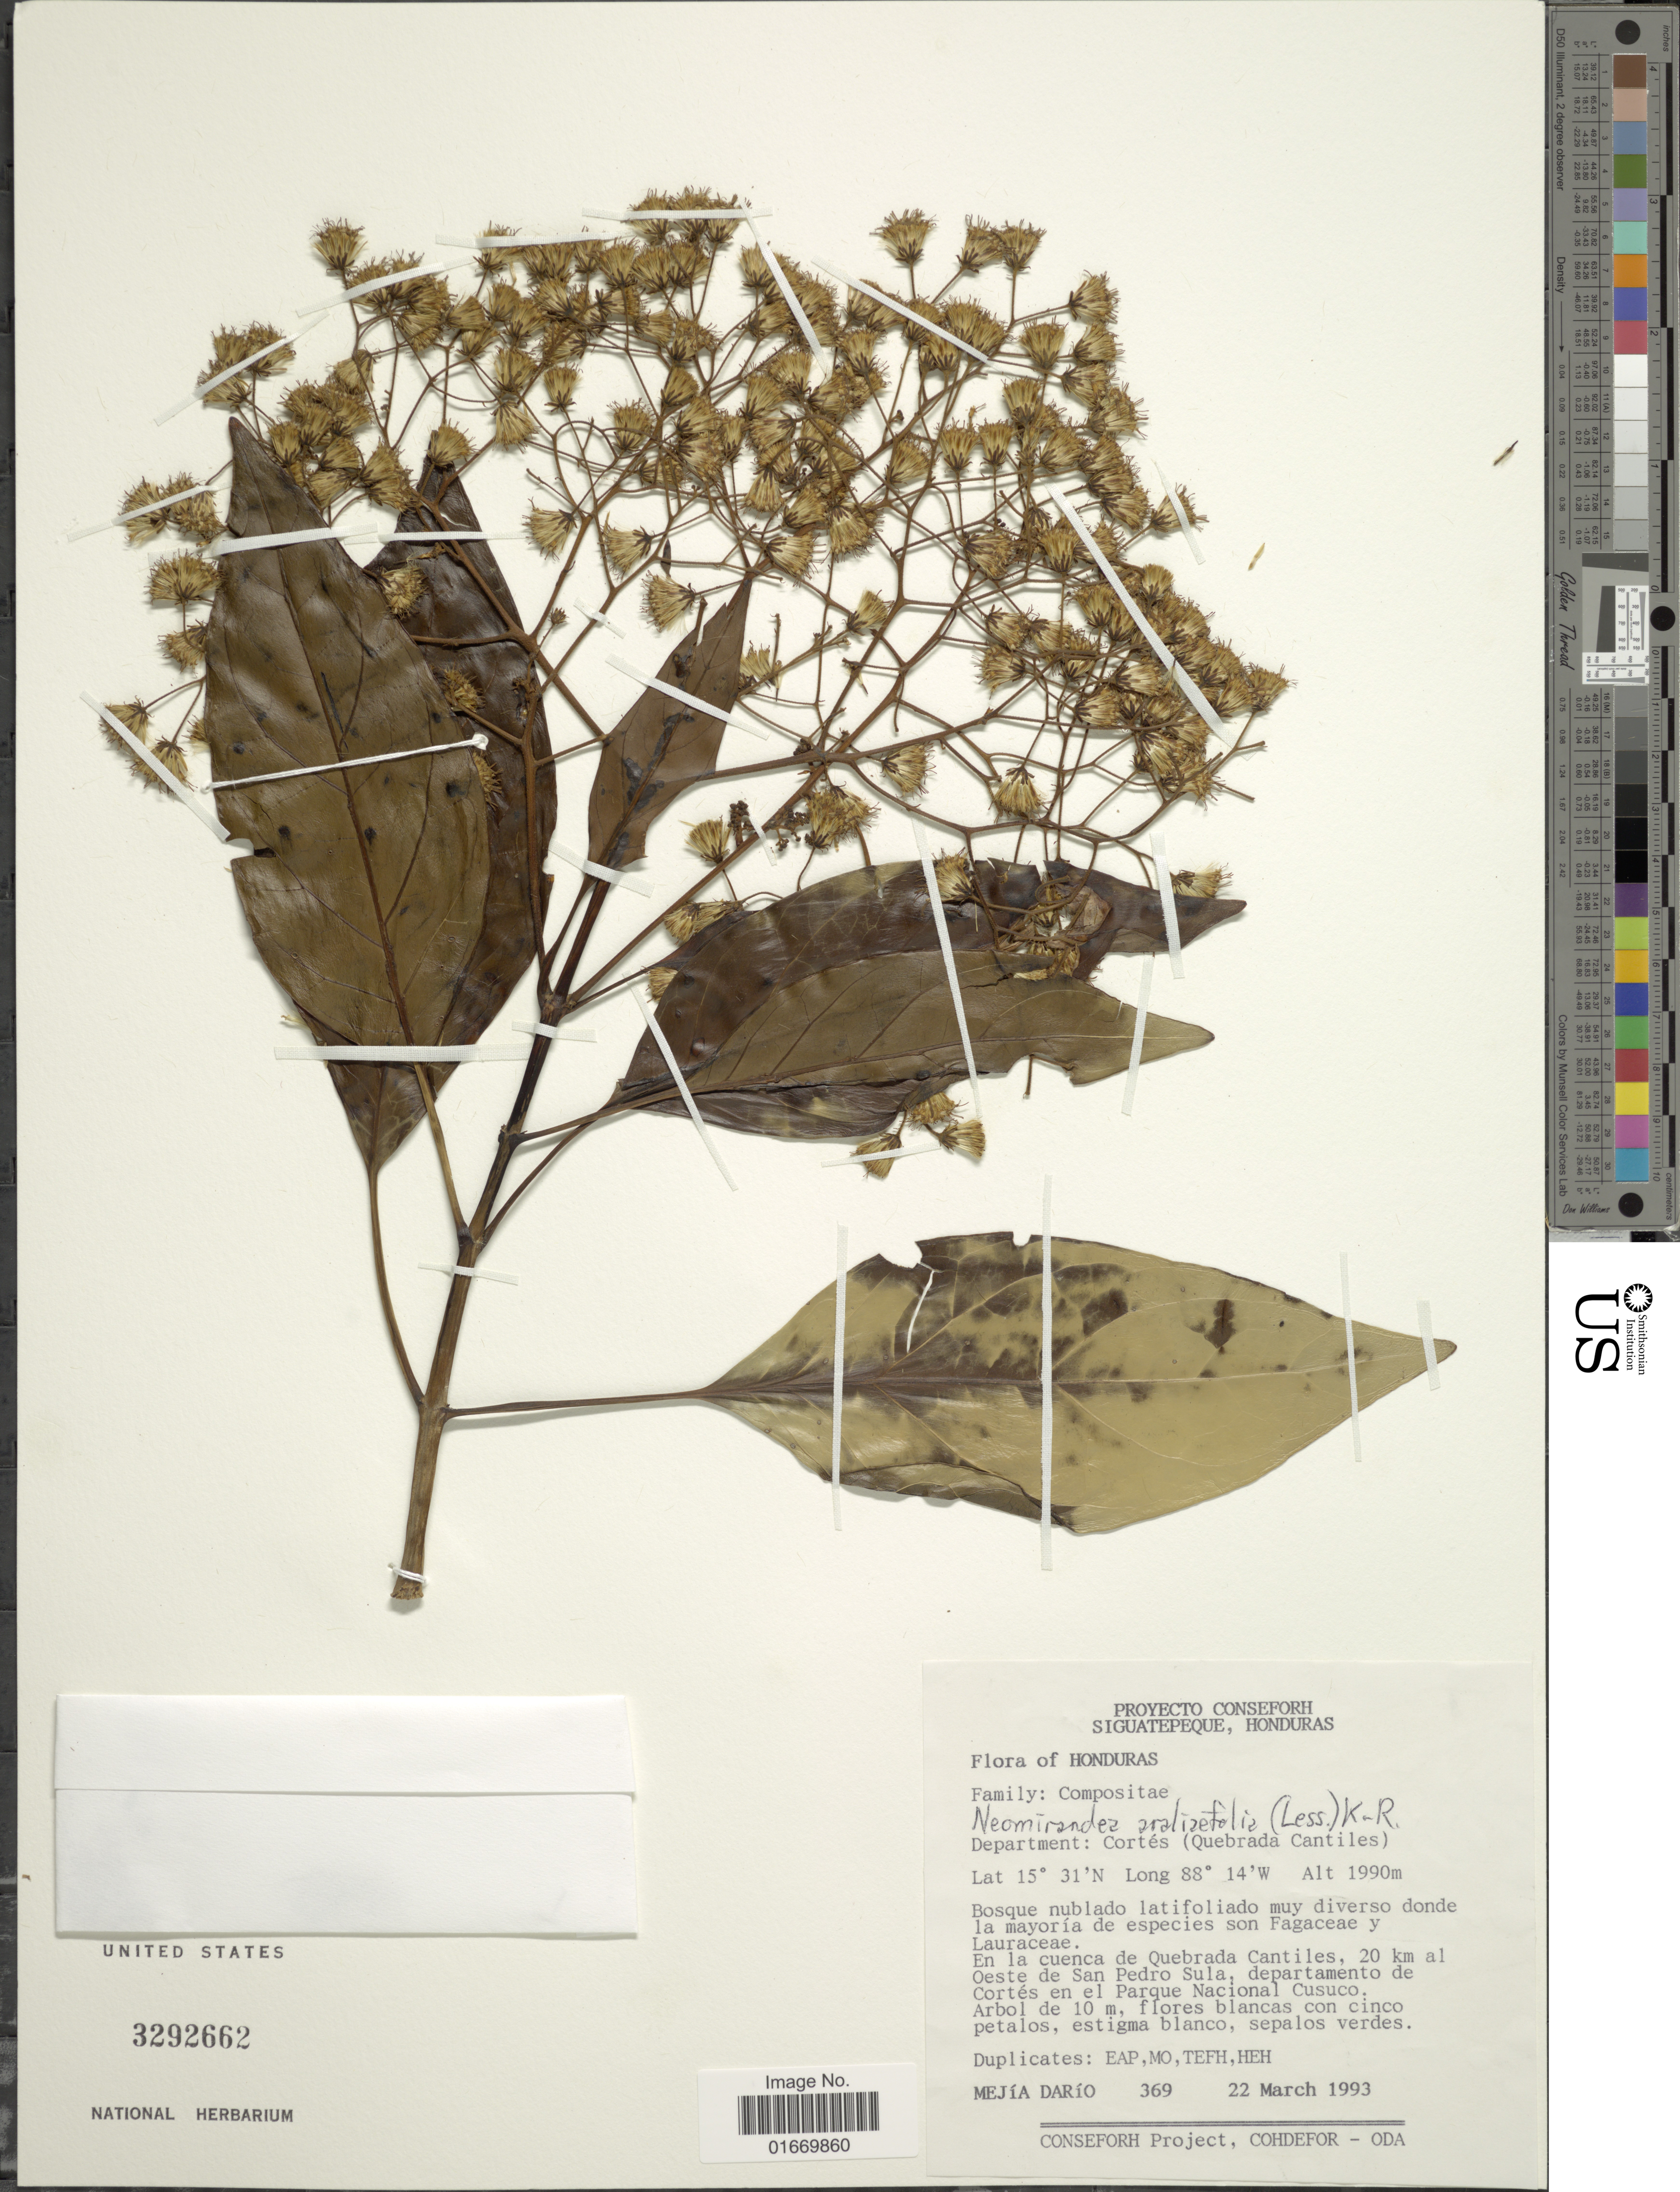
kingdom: Plantae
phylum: Tracheophyta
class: Magnoliopsida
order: Asterales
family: Asteraceae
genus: Neomirandea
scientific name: Neomirandea araliaefolia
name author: (Less.) R.M. King & H. Rob.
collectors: M. Dário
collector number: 369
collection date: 1993-03-22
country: Honduras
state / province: Cortés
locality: Quebrada Cantiles, en la cuenca de Quebrada Cantiles, 20 km al Oeste de San Pedro Sula, departamento de Cortes en el Parque Nacional Cusuco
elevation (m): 1990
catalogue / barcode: US 3292662